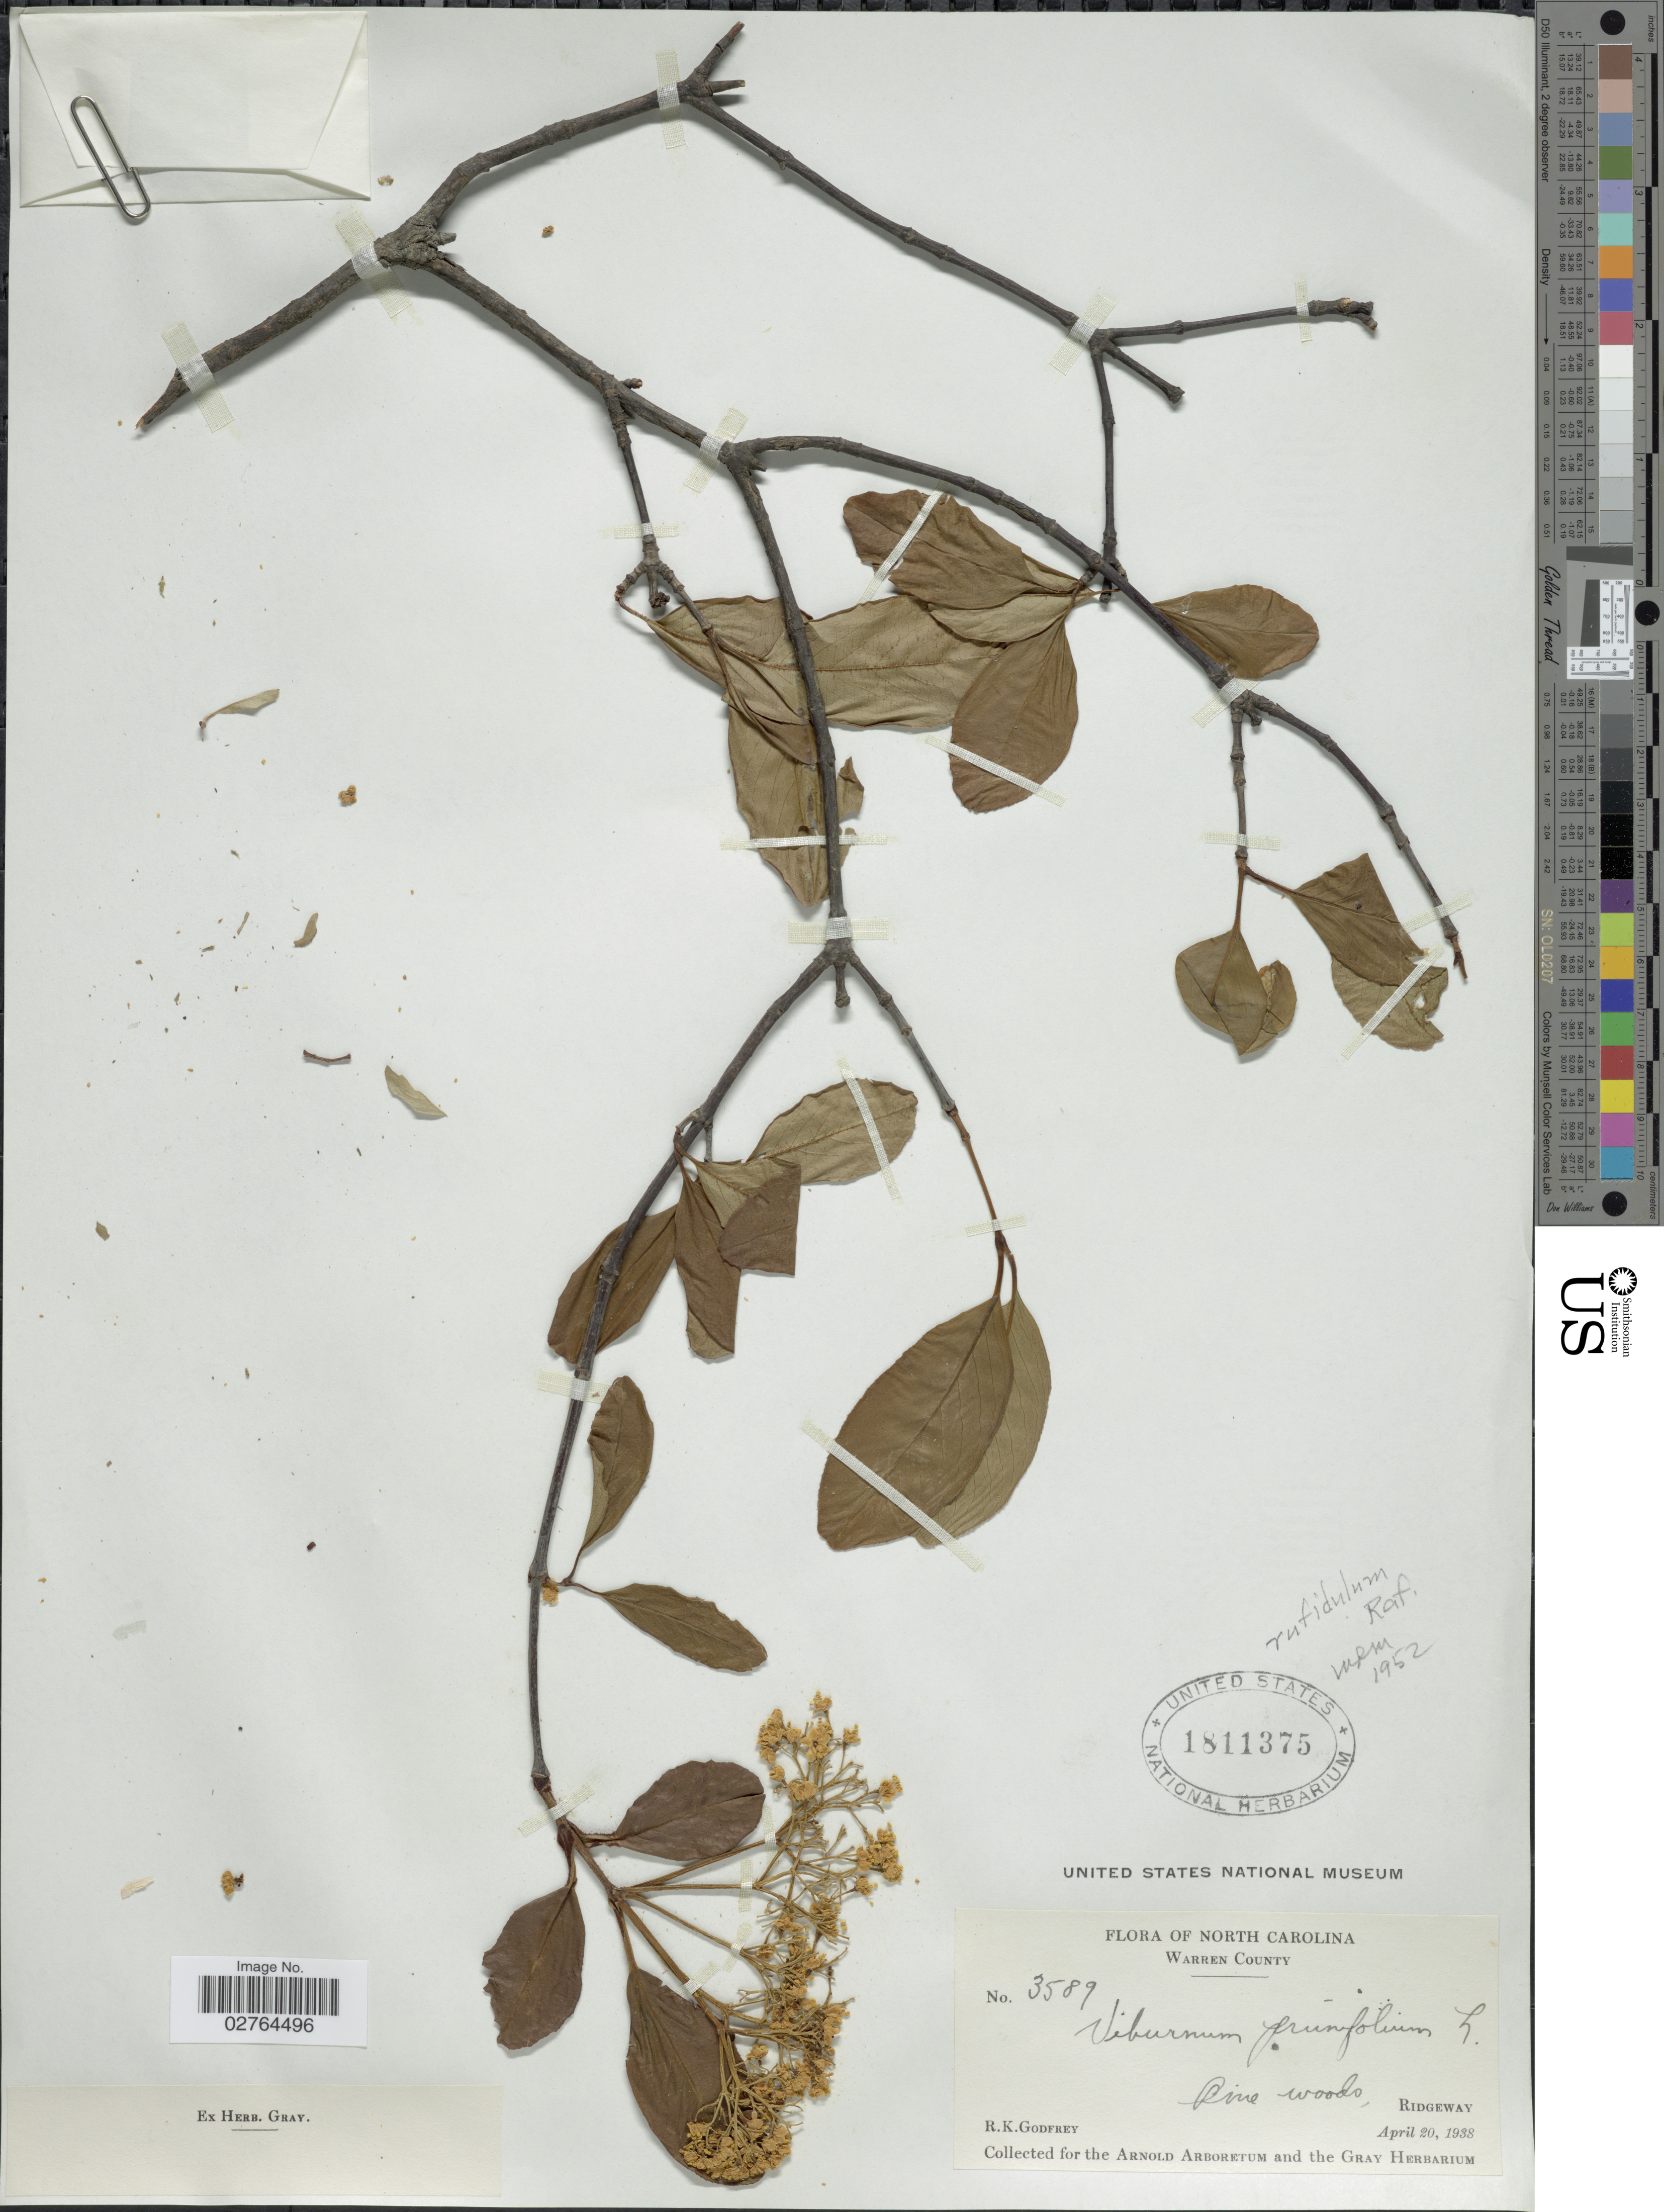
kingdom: Plantae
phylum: Tracheophyta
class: Magnoliopsida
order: Dipsacales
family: Viburnaceae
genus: Viburnum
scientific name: Viburnum rufidulum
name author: Raf.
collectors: R. K. Godfrey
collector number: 3589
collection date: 1938-04-20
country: United States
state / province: North Carolina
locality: Warren County. Ridgeway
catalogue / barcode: US 1811375